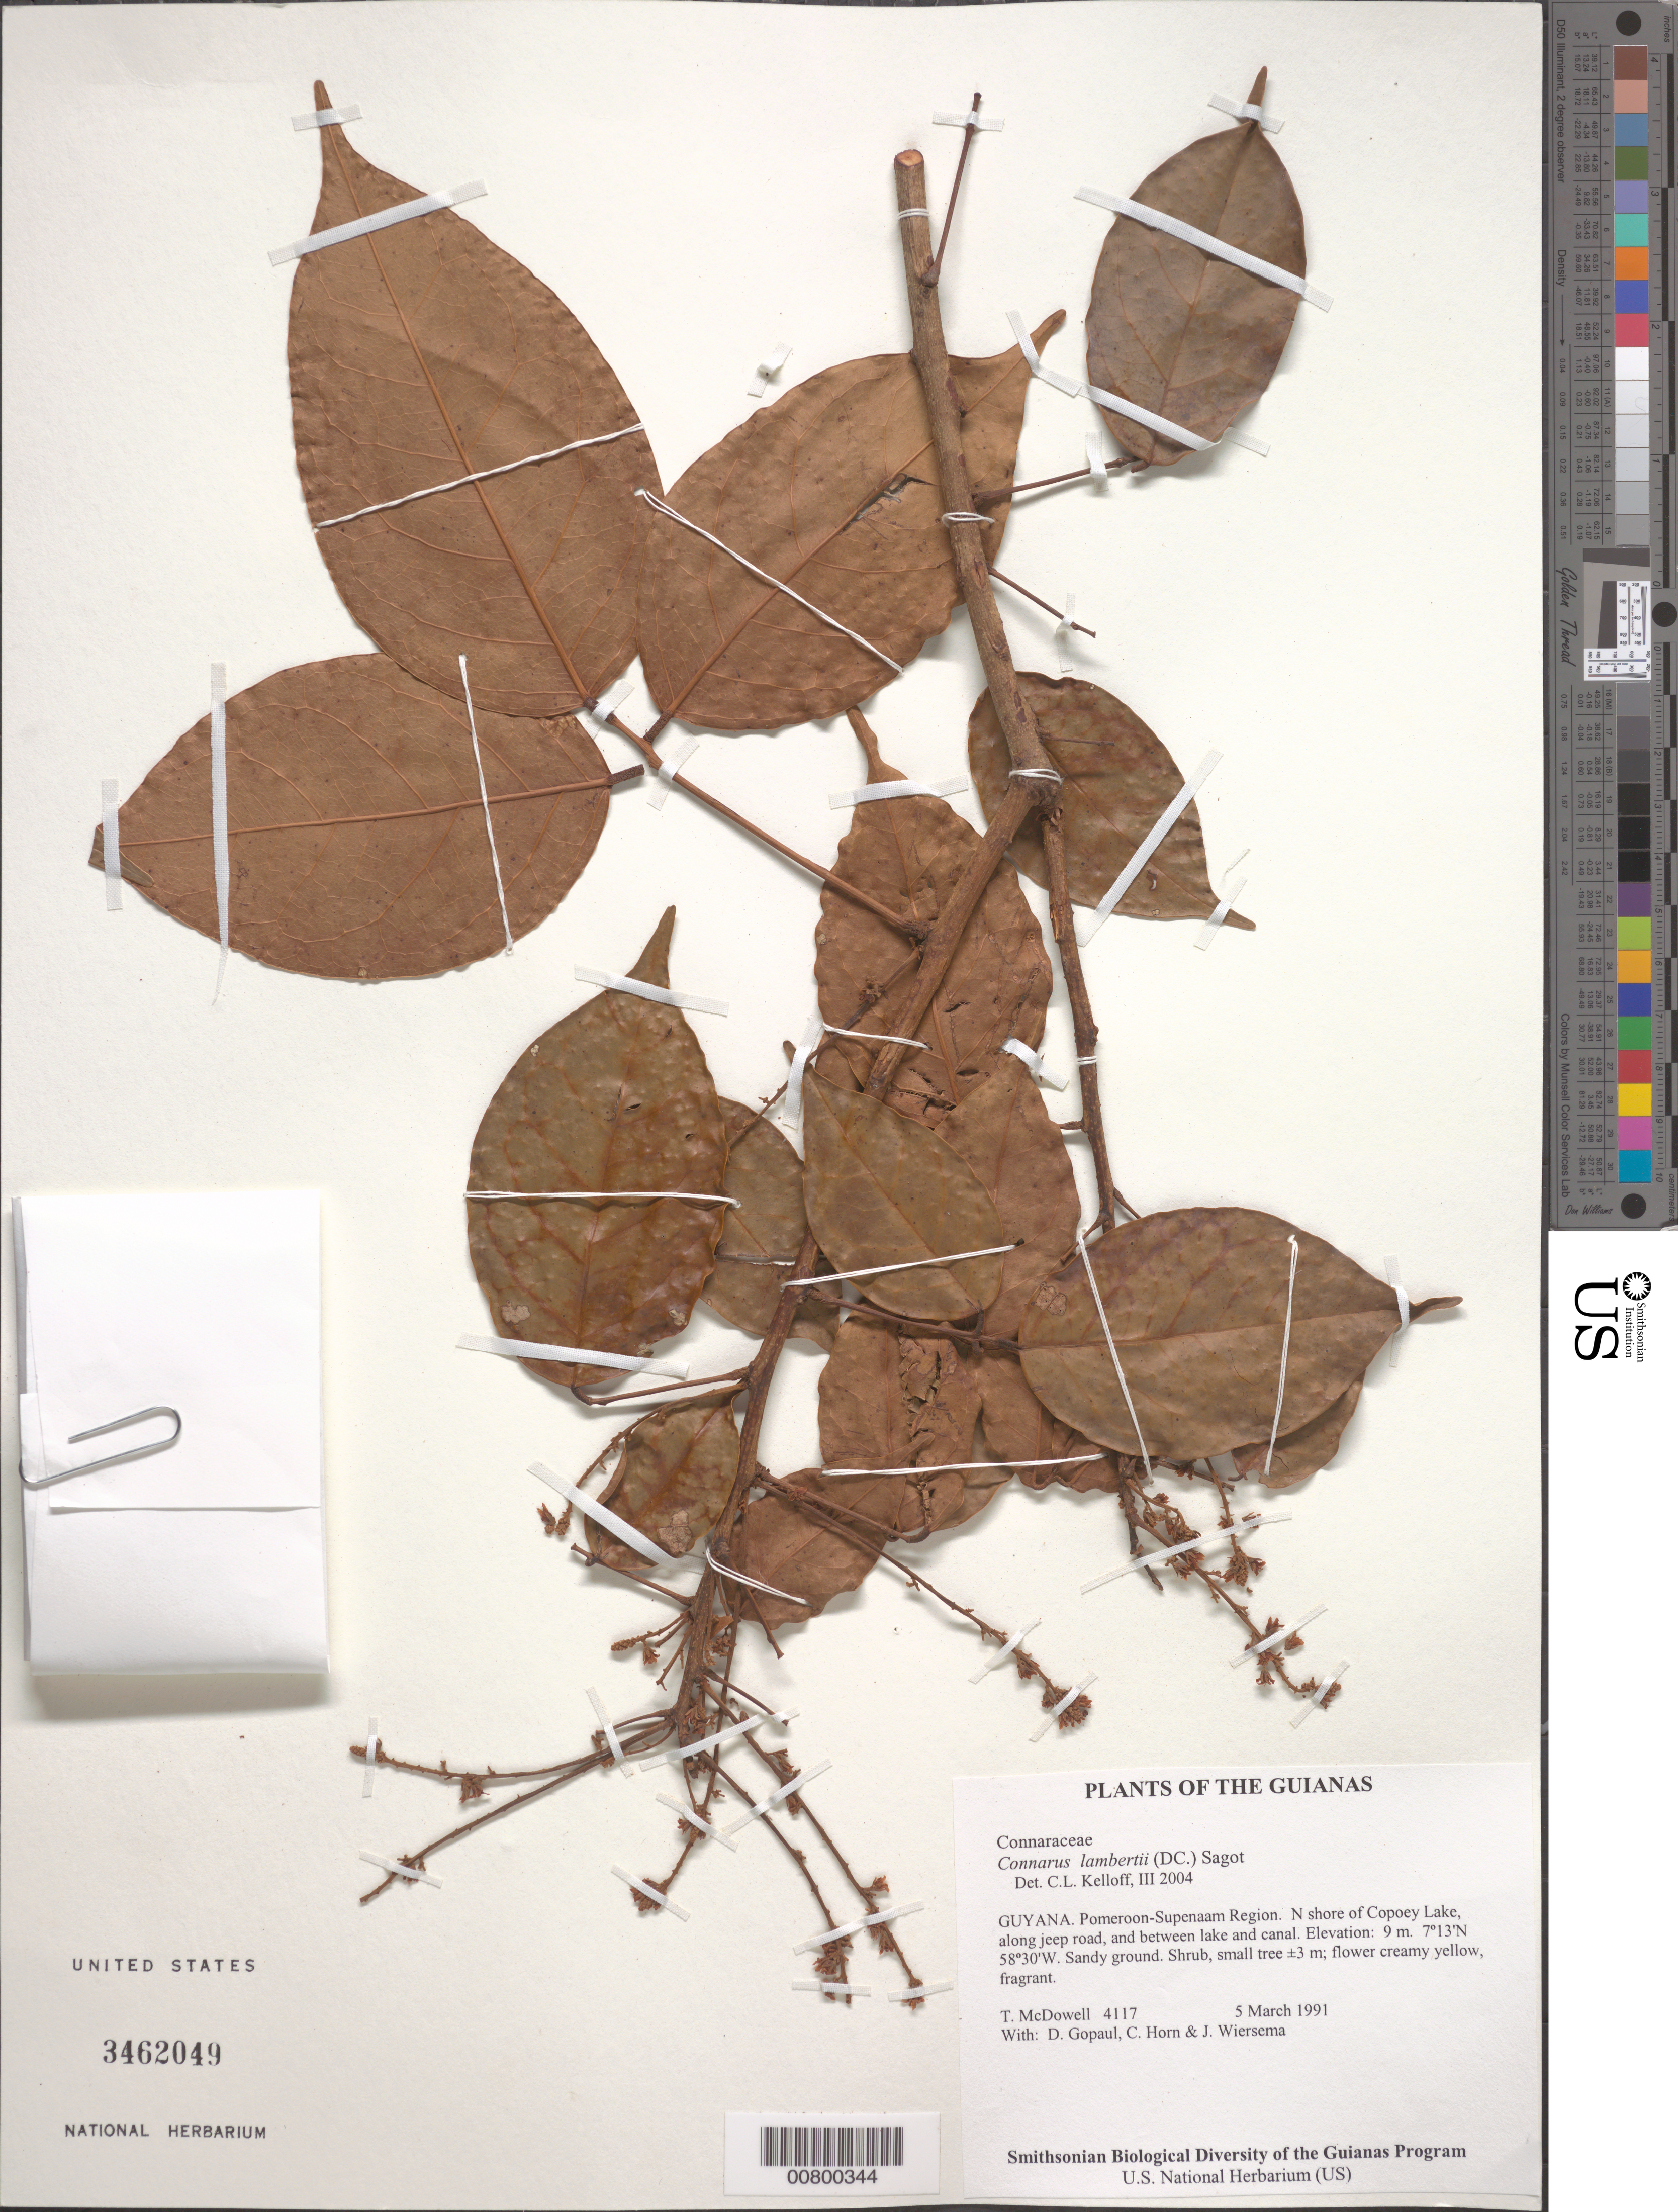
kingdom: Plantae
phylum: Tracheophyta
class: Magnoliopsida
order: Oxalidales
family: Connaraceae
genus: Connarus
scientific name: Connarus lambertii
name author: (DC.) Sagot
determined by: Kelloff, Carol L., (US), Smithsonian Institution - National Museum of Natural History (UNITED STATES)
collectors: T. McDowell, D. Gopaul, C. N. Horn & J. H. Wiersema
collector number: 4117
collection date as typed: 5 March 1991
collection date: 1991-03-05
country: Guyana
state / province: Pomeroon-Supenaam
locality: N shore of Copoey Lake, along jeep road, and between lake and canal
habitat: Sandy ground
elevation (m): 9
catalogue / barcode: US 3462049